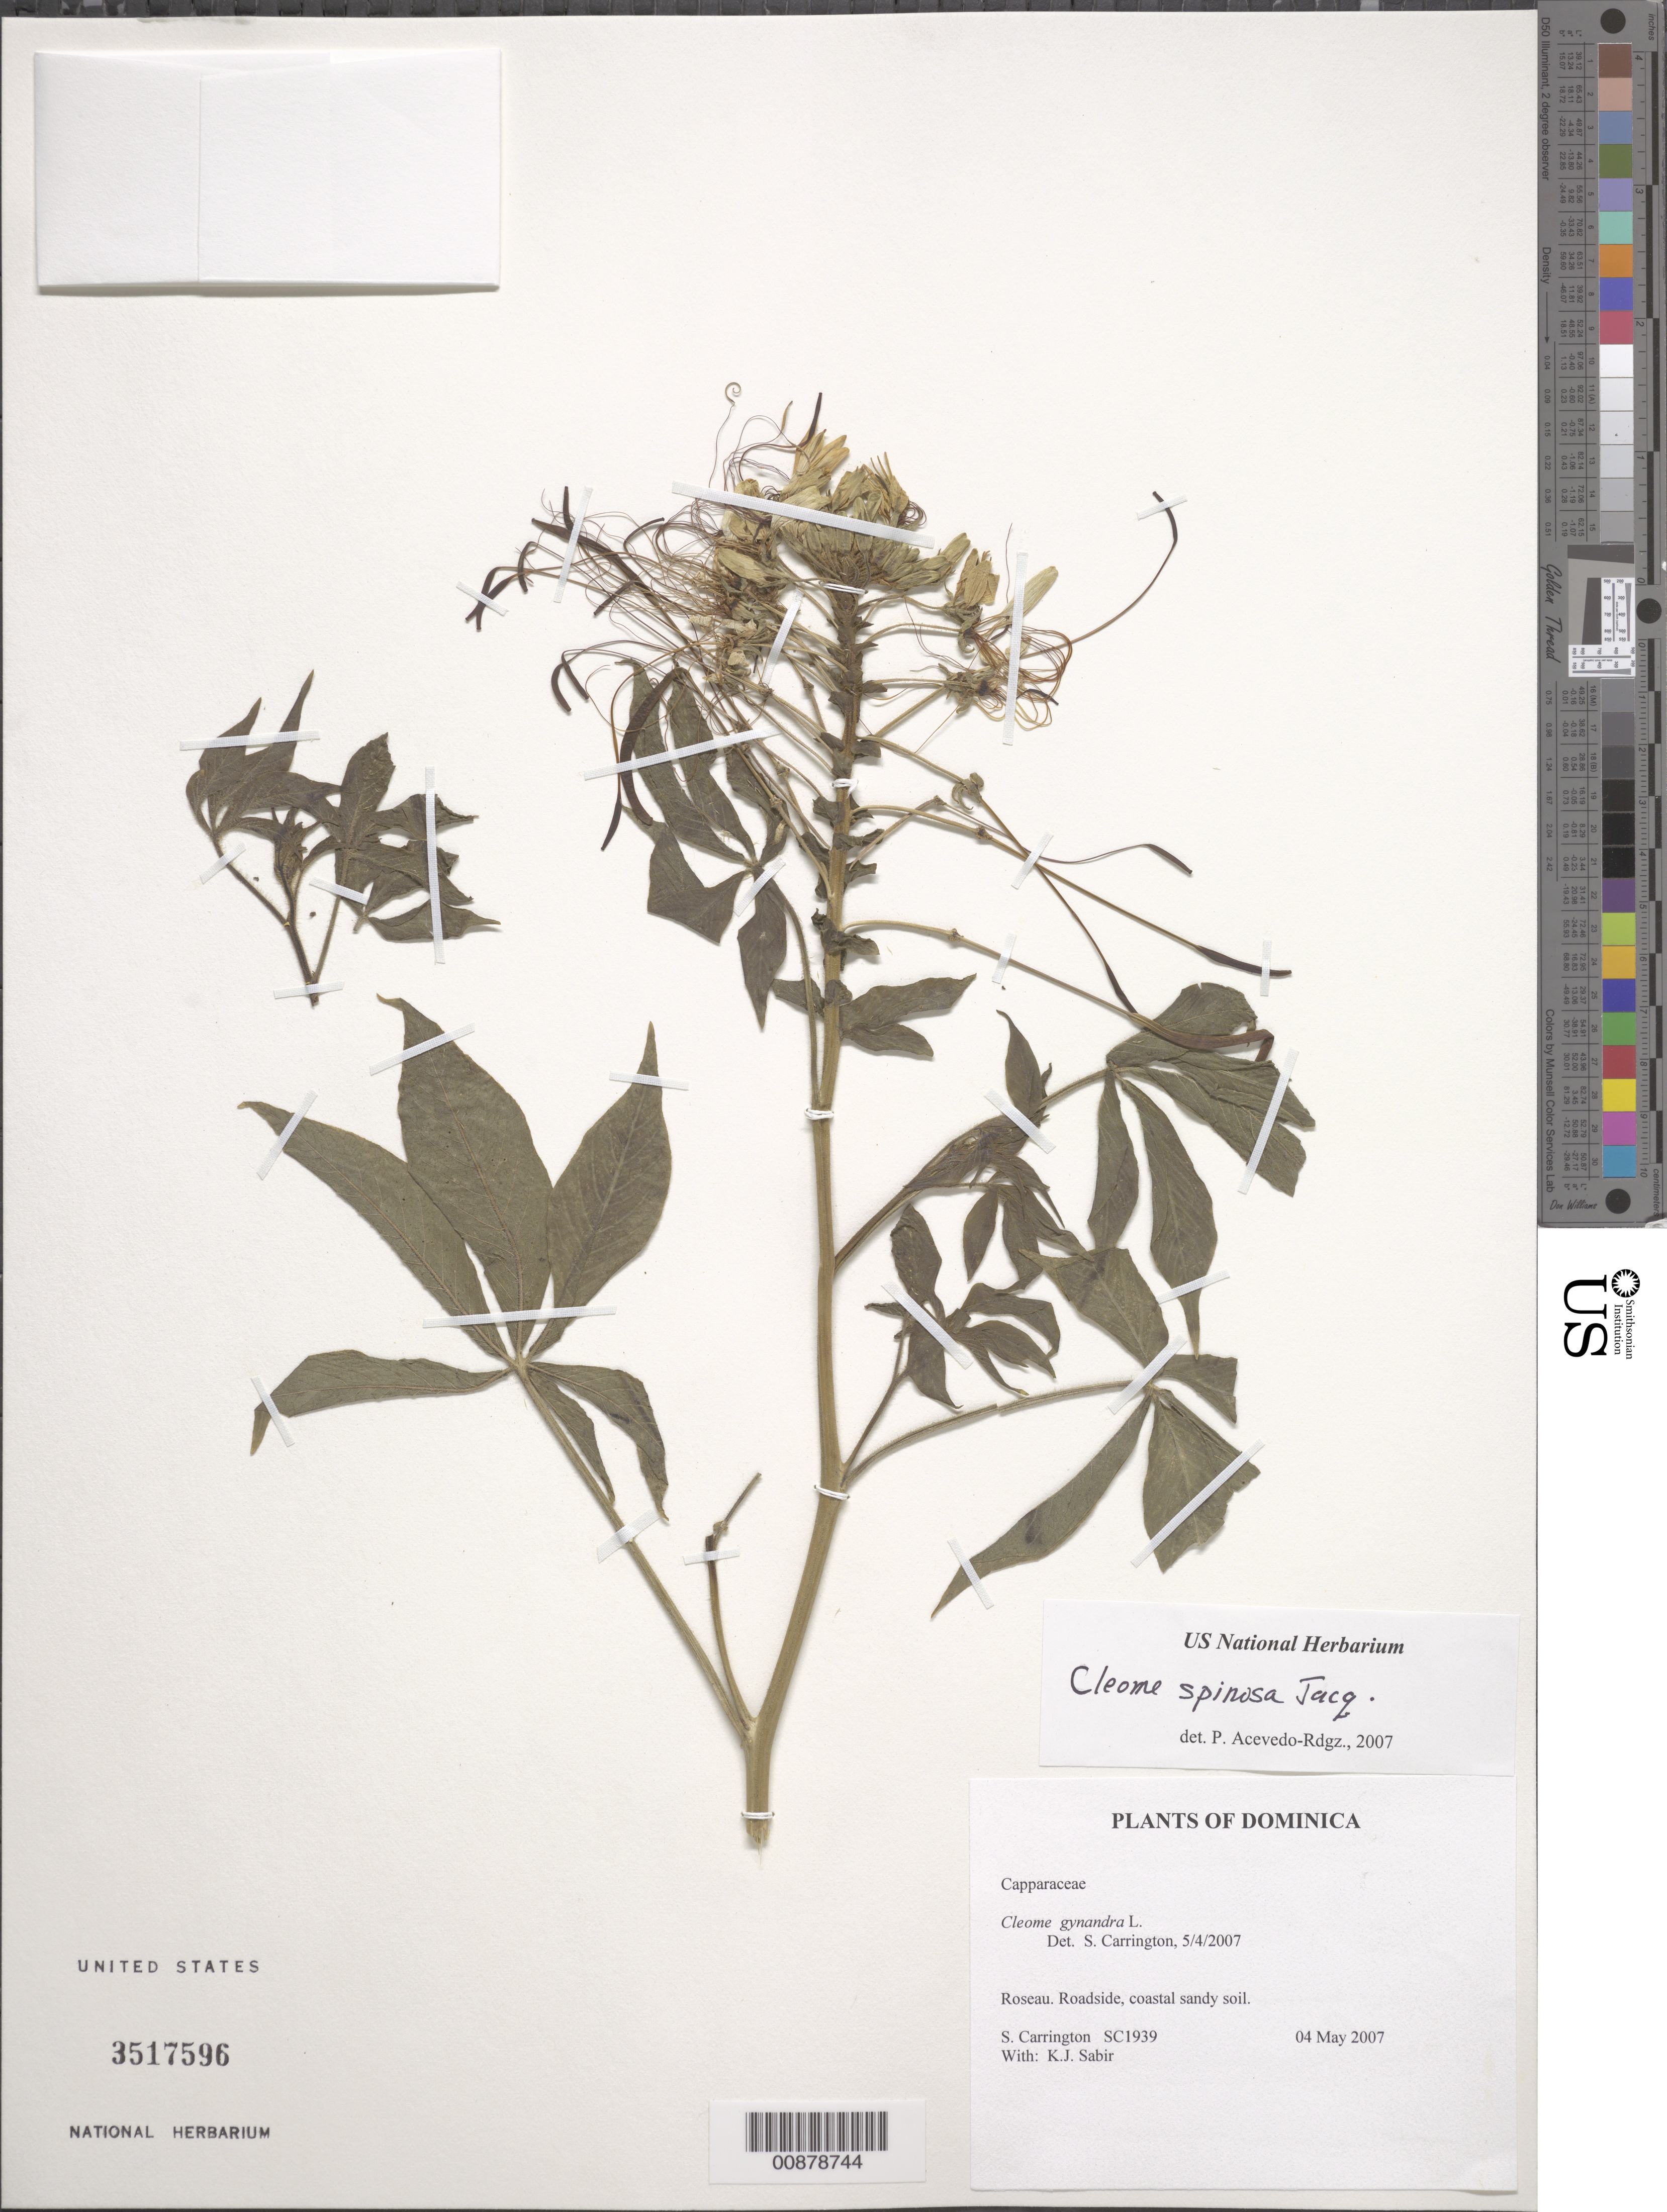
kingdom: Plantae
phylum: Tracheophyta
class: Magnoliopsida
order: Brassicales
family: Cleomaceae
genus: Tarenaya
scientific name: Tarenaya spinosa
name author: (Jacq.) Raf.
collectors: C. M. S. Carrington & K. Sabir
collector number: SC 1939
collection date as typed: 04 May 2007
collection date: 2007-05-04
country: Dominica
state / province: St. George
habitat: Roadside, coastal sandy soil.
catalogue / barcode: US 3517596